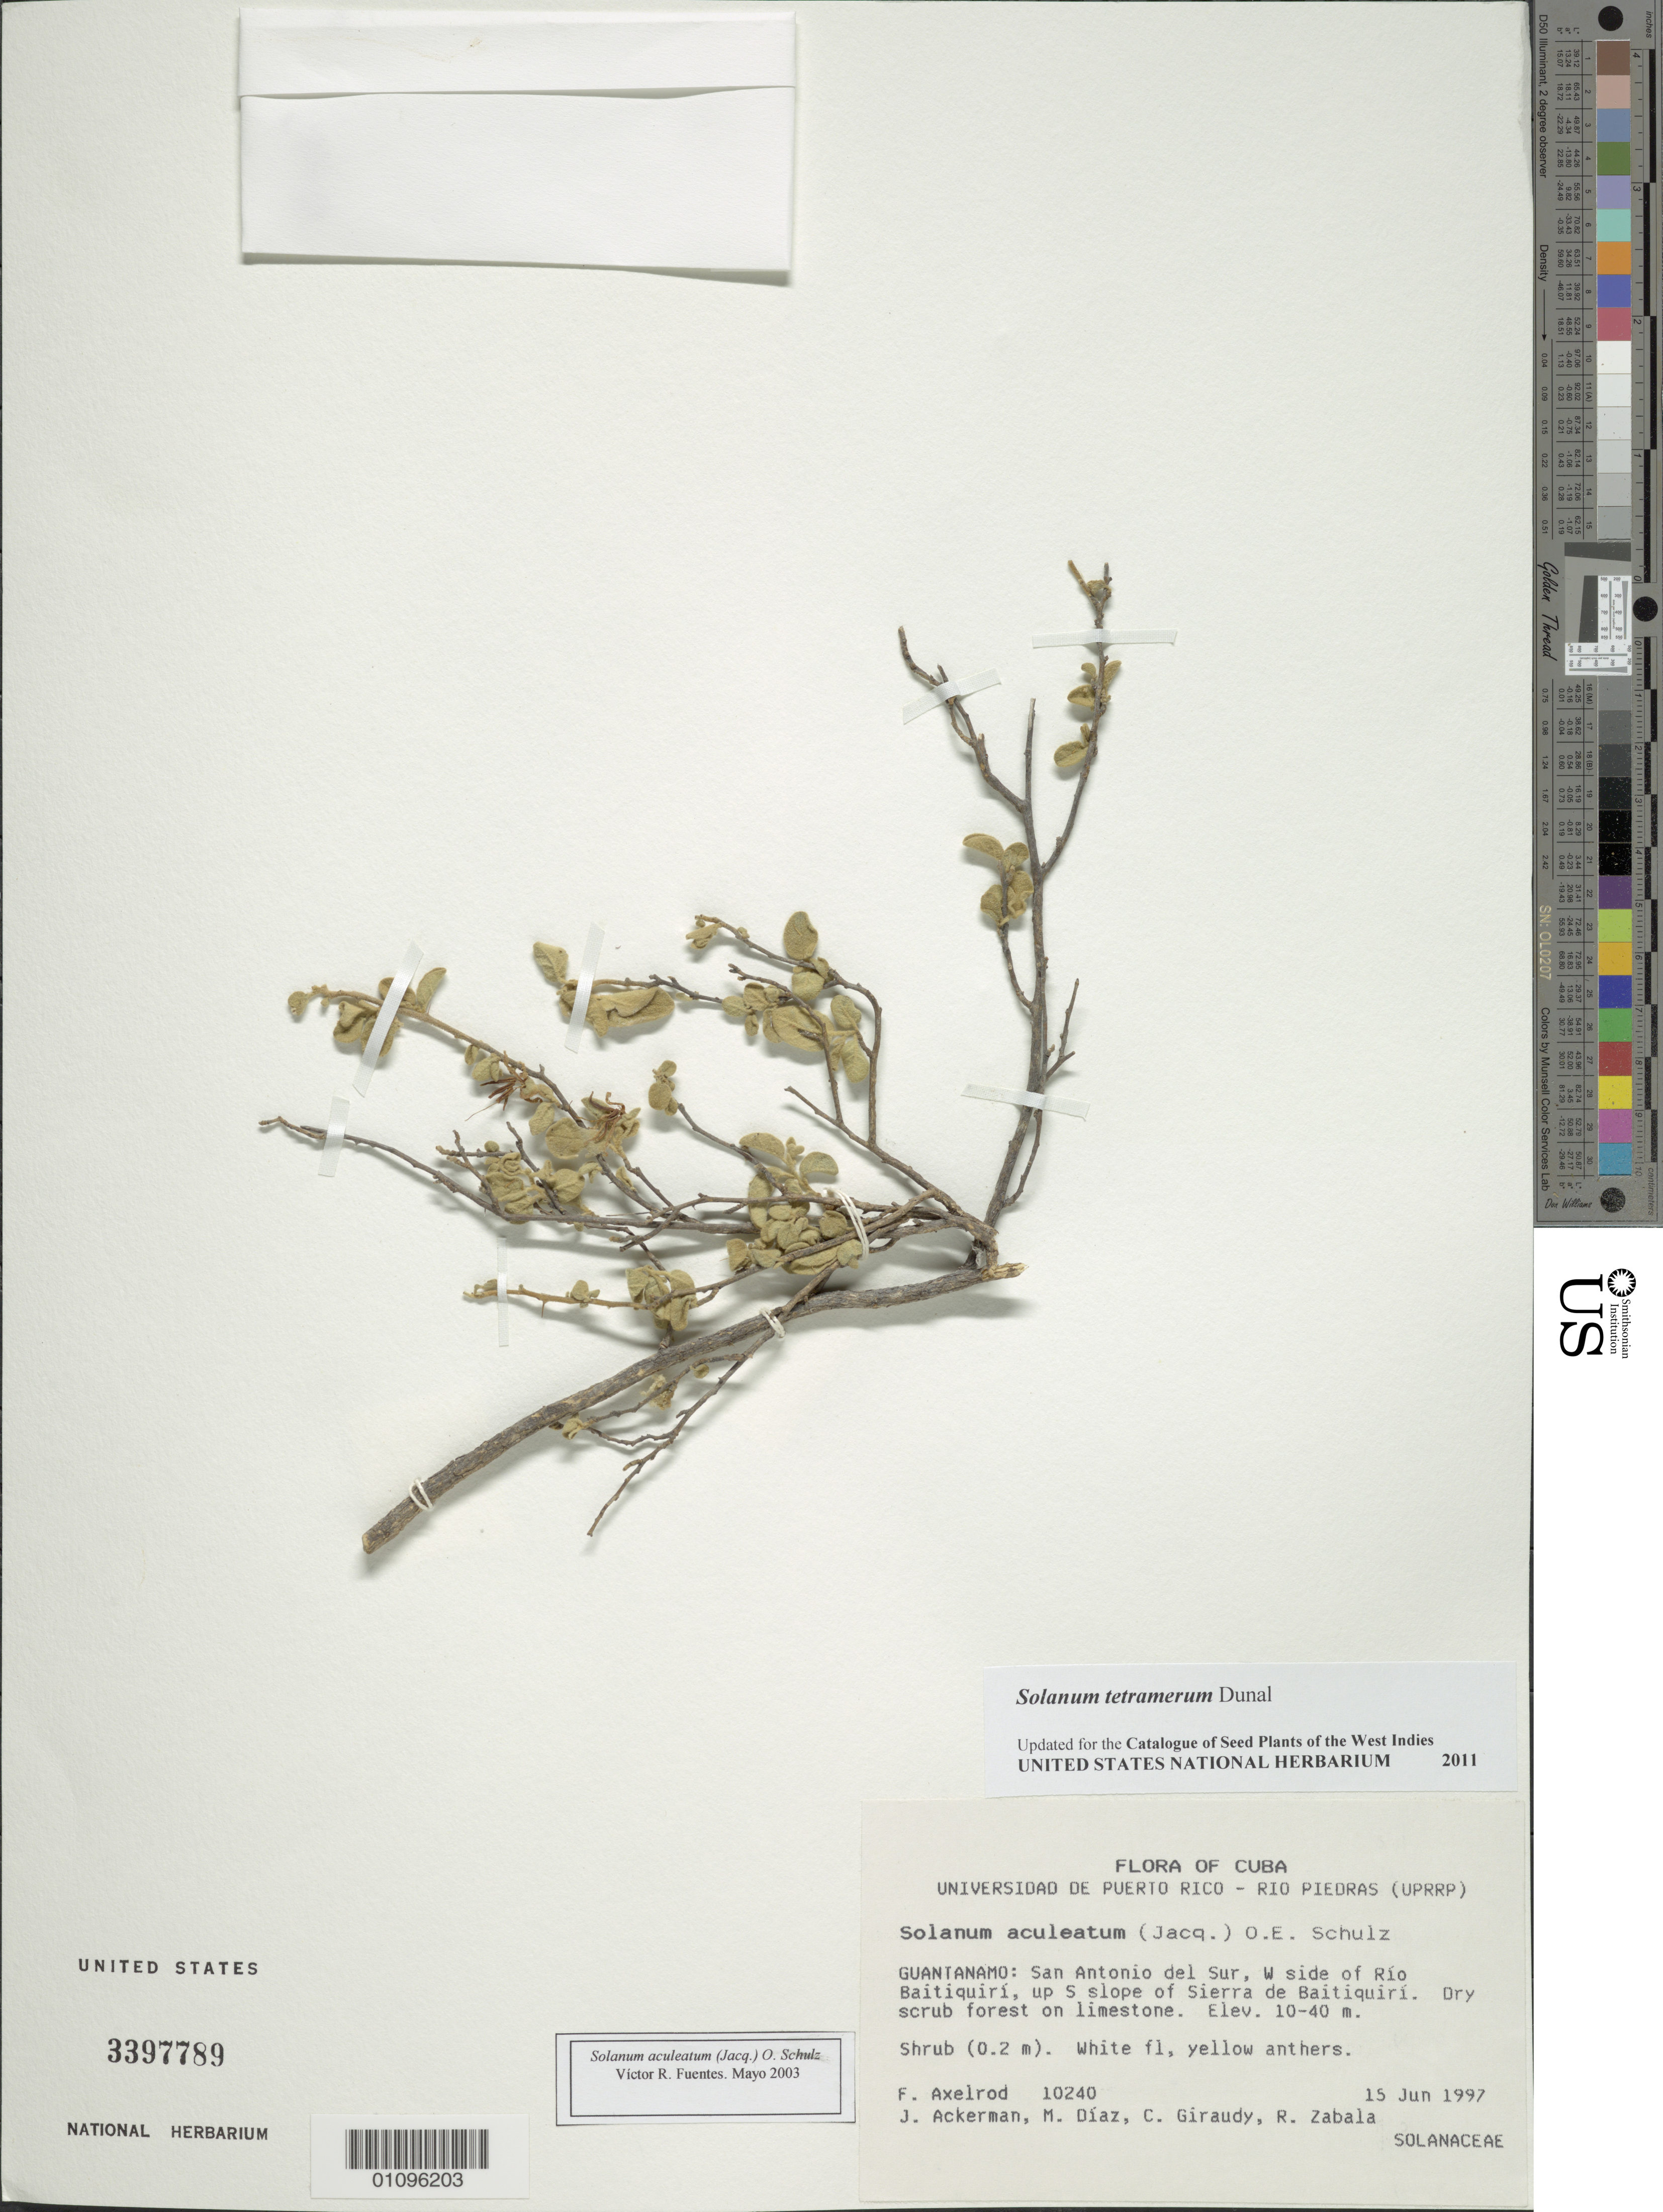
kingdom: Plantae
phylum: Tracheophyta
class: Magnoliopsida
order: Solanales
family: Solanaceae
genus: Solanum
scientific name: Solanum tetramerum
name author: Dunal & A. DC.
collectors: F. S. Axelrod, J. D. Ackerman, M. Díaz, C. Giraudy & R. Zabala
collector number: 10240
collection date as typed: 15 Jun 1997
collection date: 1997-06-15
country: Cuba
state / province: Guantánamo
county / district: Dry forest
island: Cuba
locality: Guantánamo, San Antonio del Sur, W side of Río Baítíquírí, up S slope of Sierra de Baítíquírí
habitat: Dry scrub forest on limestone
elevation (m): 10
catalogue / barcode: US 3397789